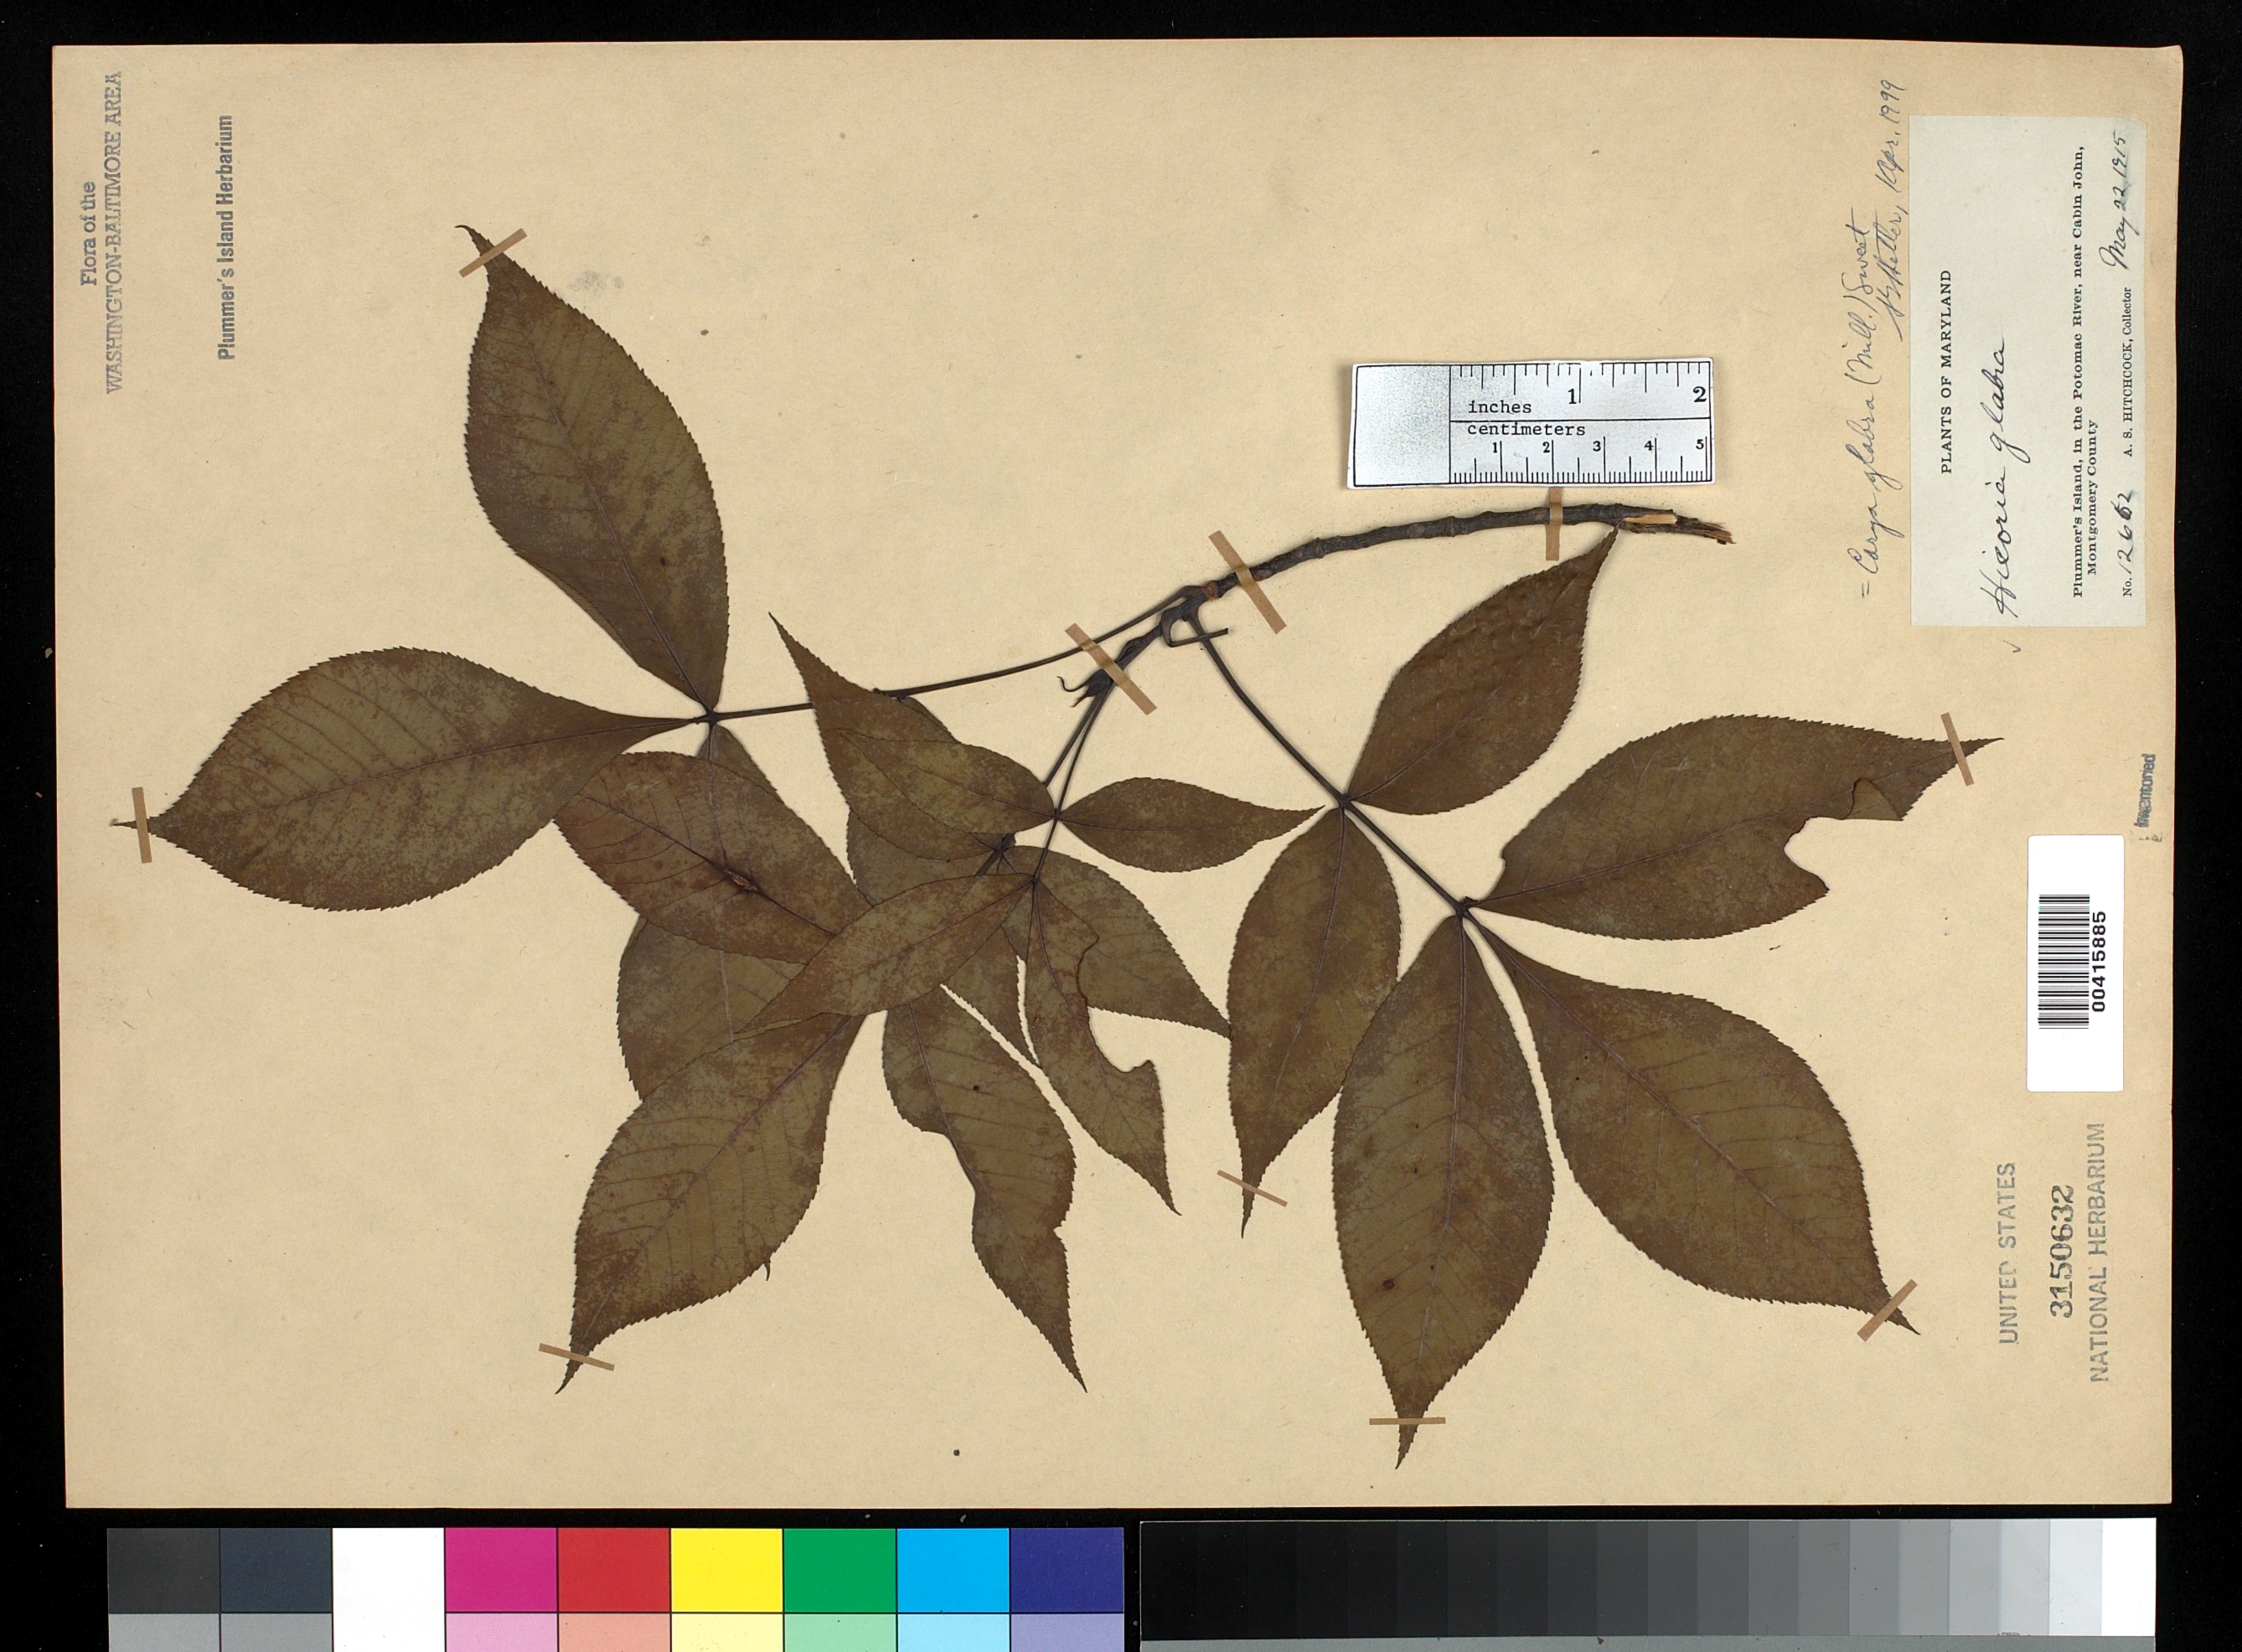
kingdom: Plantae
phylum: Tracheophyta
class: Magnoliopsida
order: Fagales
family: Juglandaceae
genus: Carya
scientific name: Carya glabra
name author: (Mill.) Sweet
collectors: A. S. Hitchcock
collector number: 12652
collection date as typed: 22 May 1915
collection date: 1915-05-22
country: United States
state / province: Maryland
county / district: Montgomery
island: Plummers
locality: Plummer's Island C. & O. Canal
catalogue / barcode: US 3150632